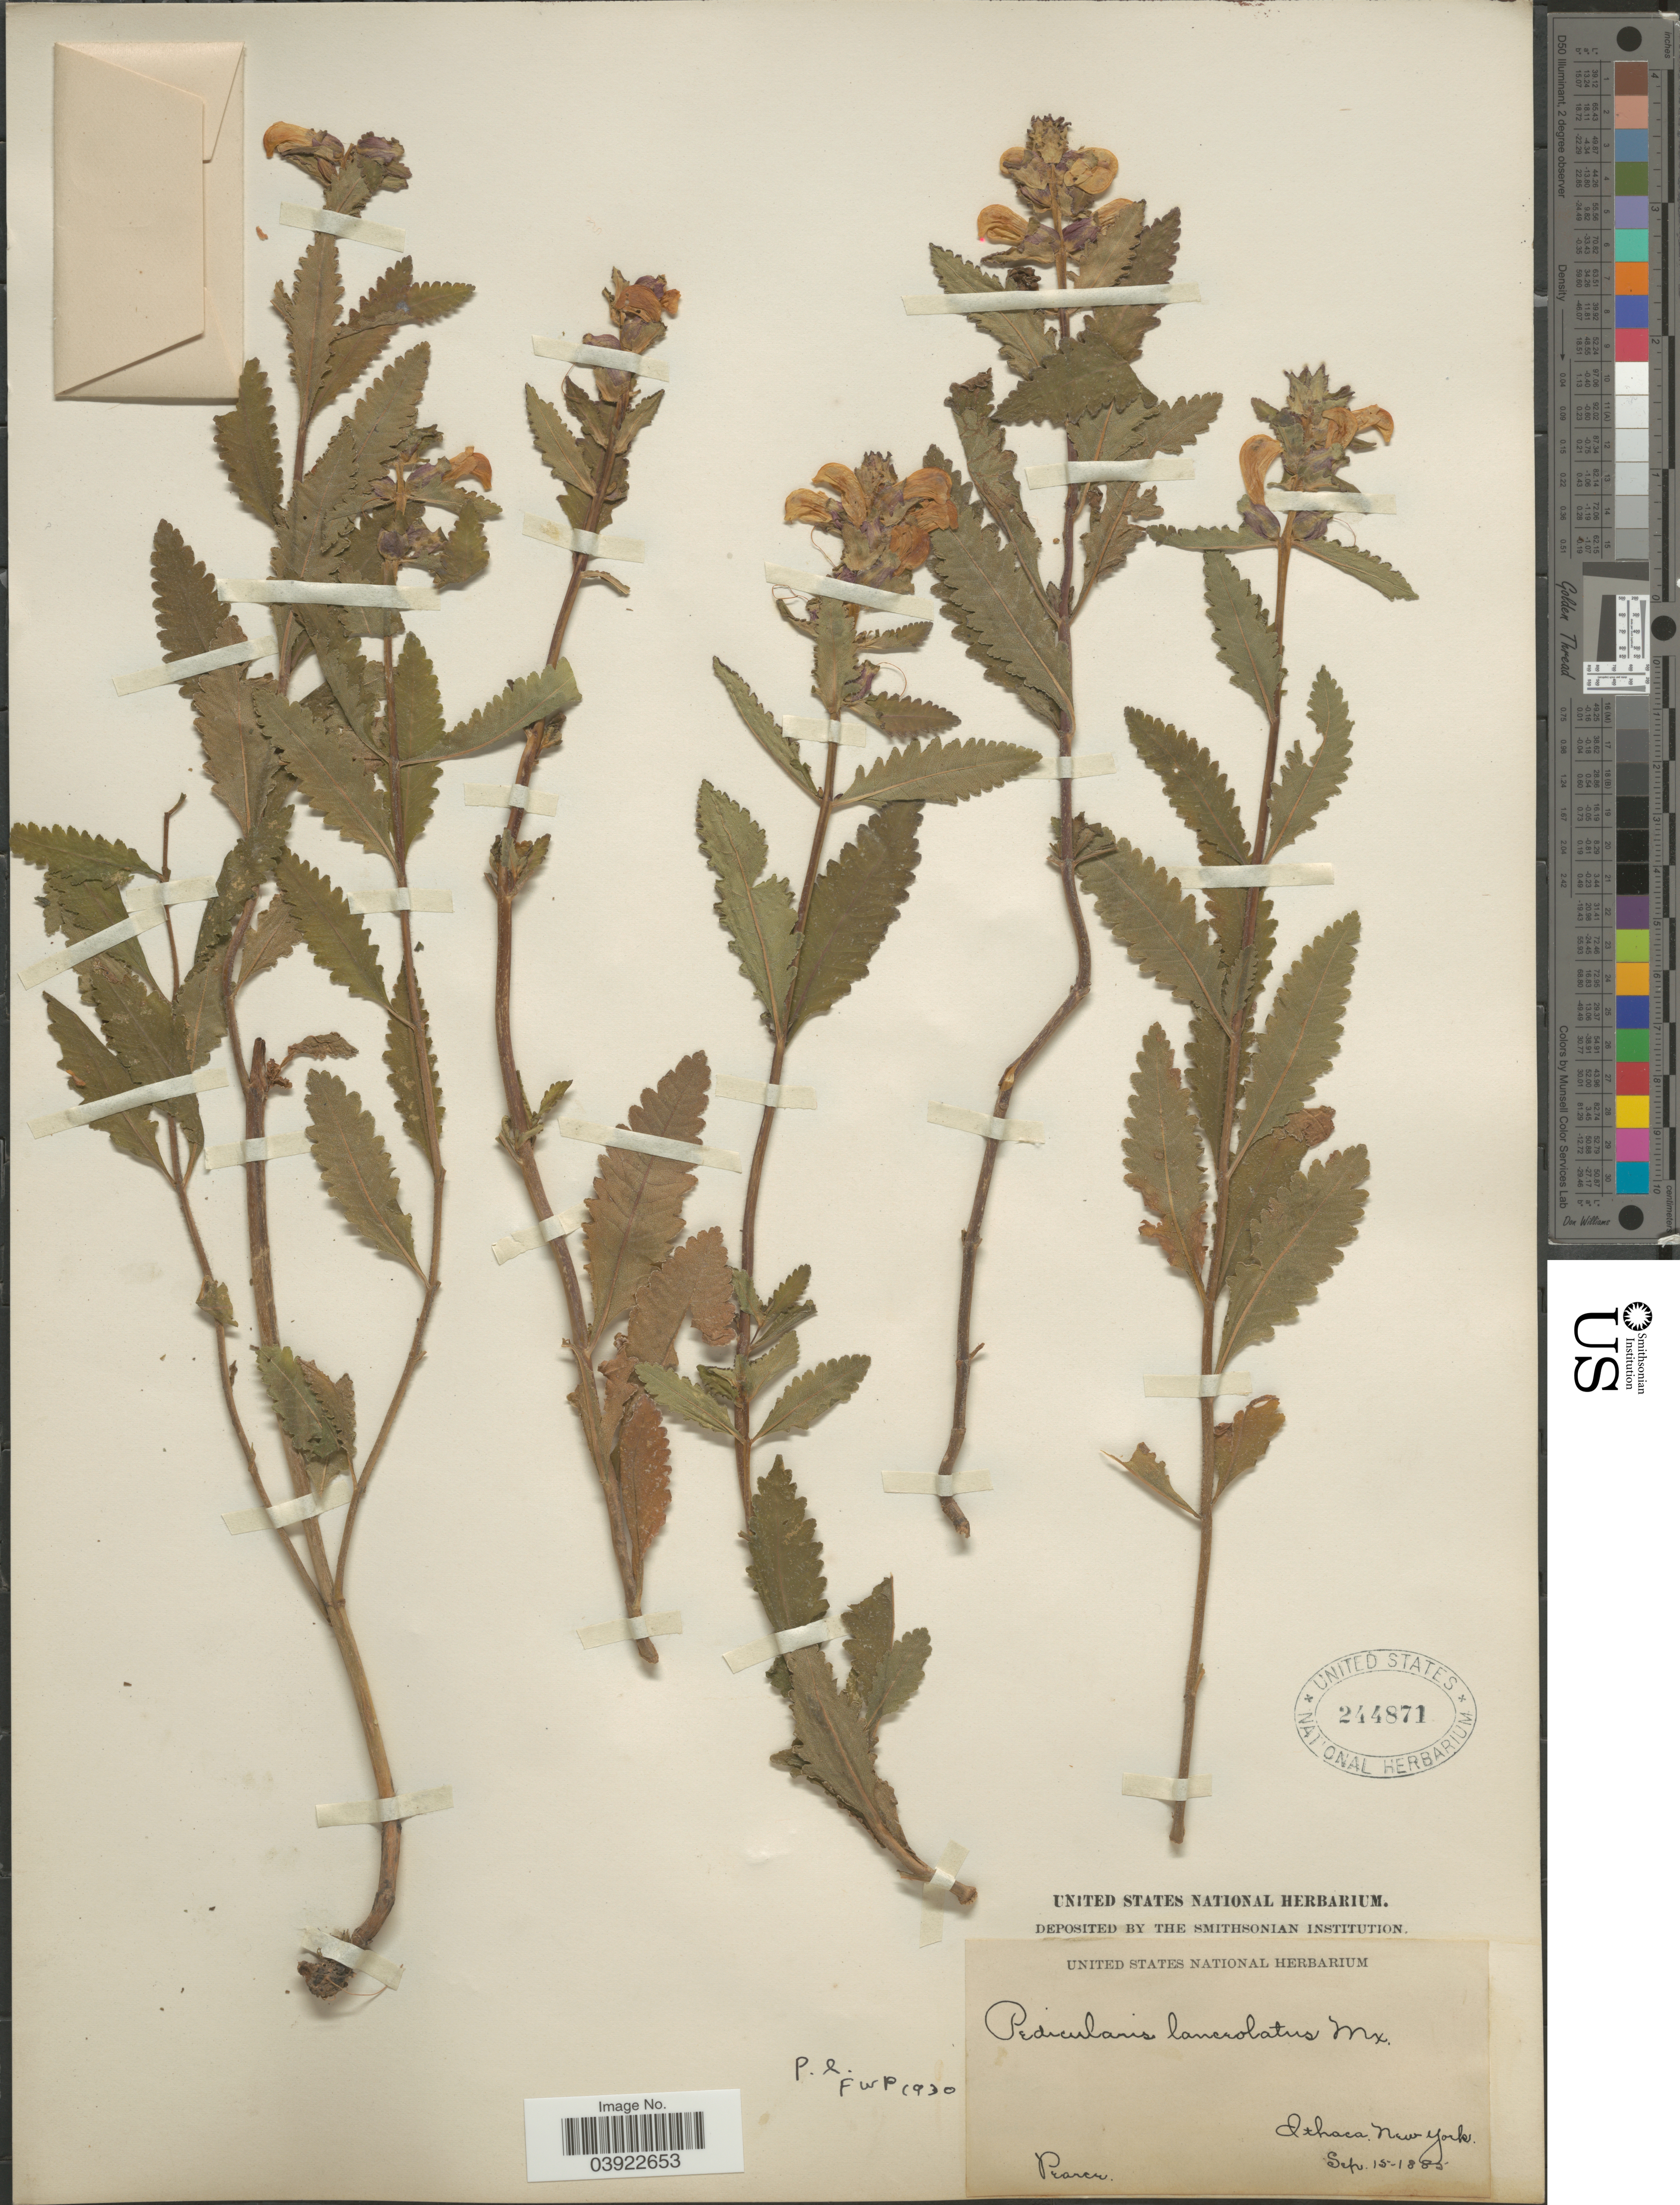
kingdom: Plantae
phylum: Tracheophyta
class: Magnoliopsida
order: Lamiales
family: Orobanchaceae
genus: Pedicularis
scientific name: Pedicularis lanceolata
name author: Michx.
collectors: -. Pearce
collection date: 1885-09-15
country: United States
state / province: New York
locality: Ithaca.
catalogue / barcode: US 244871